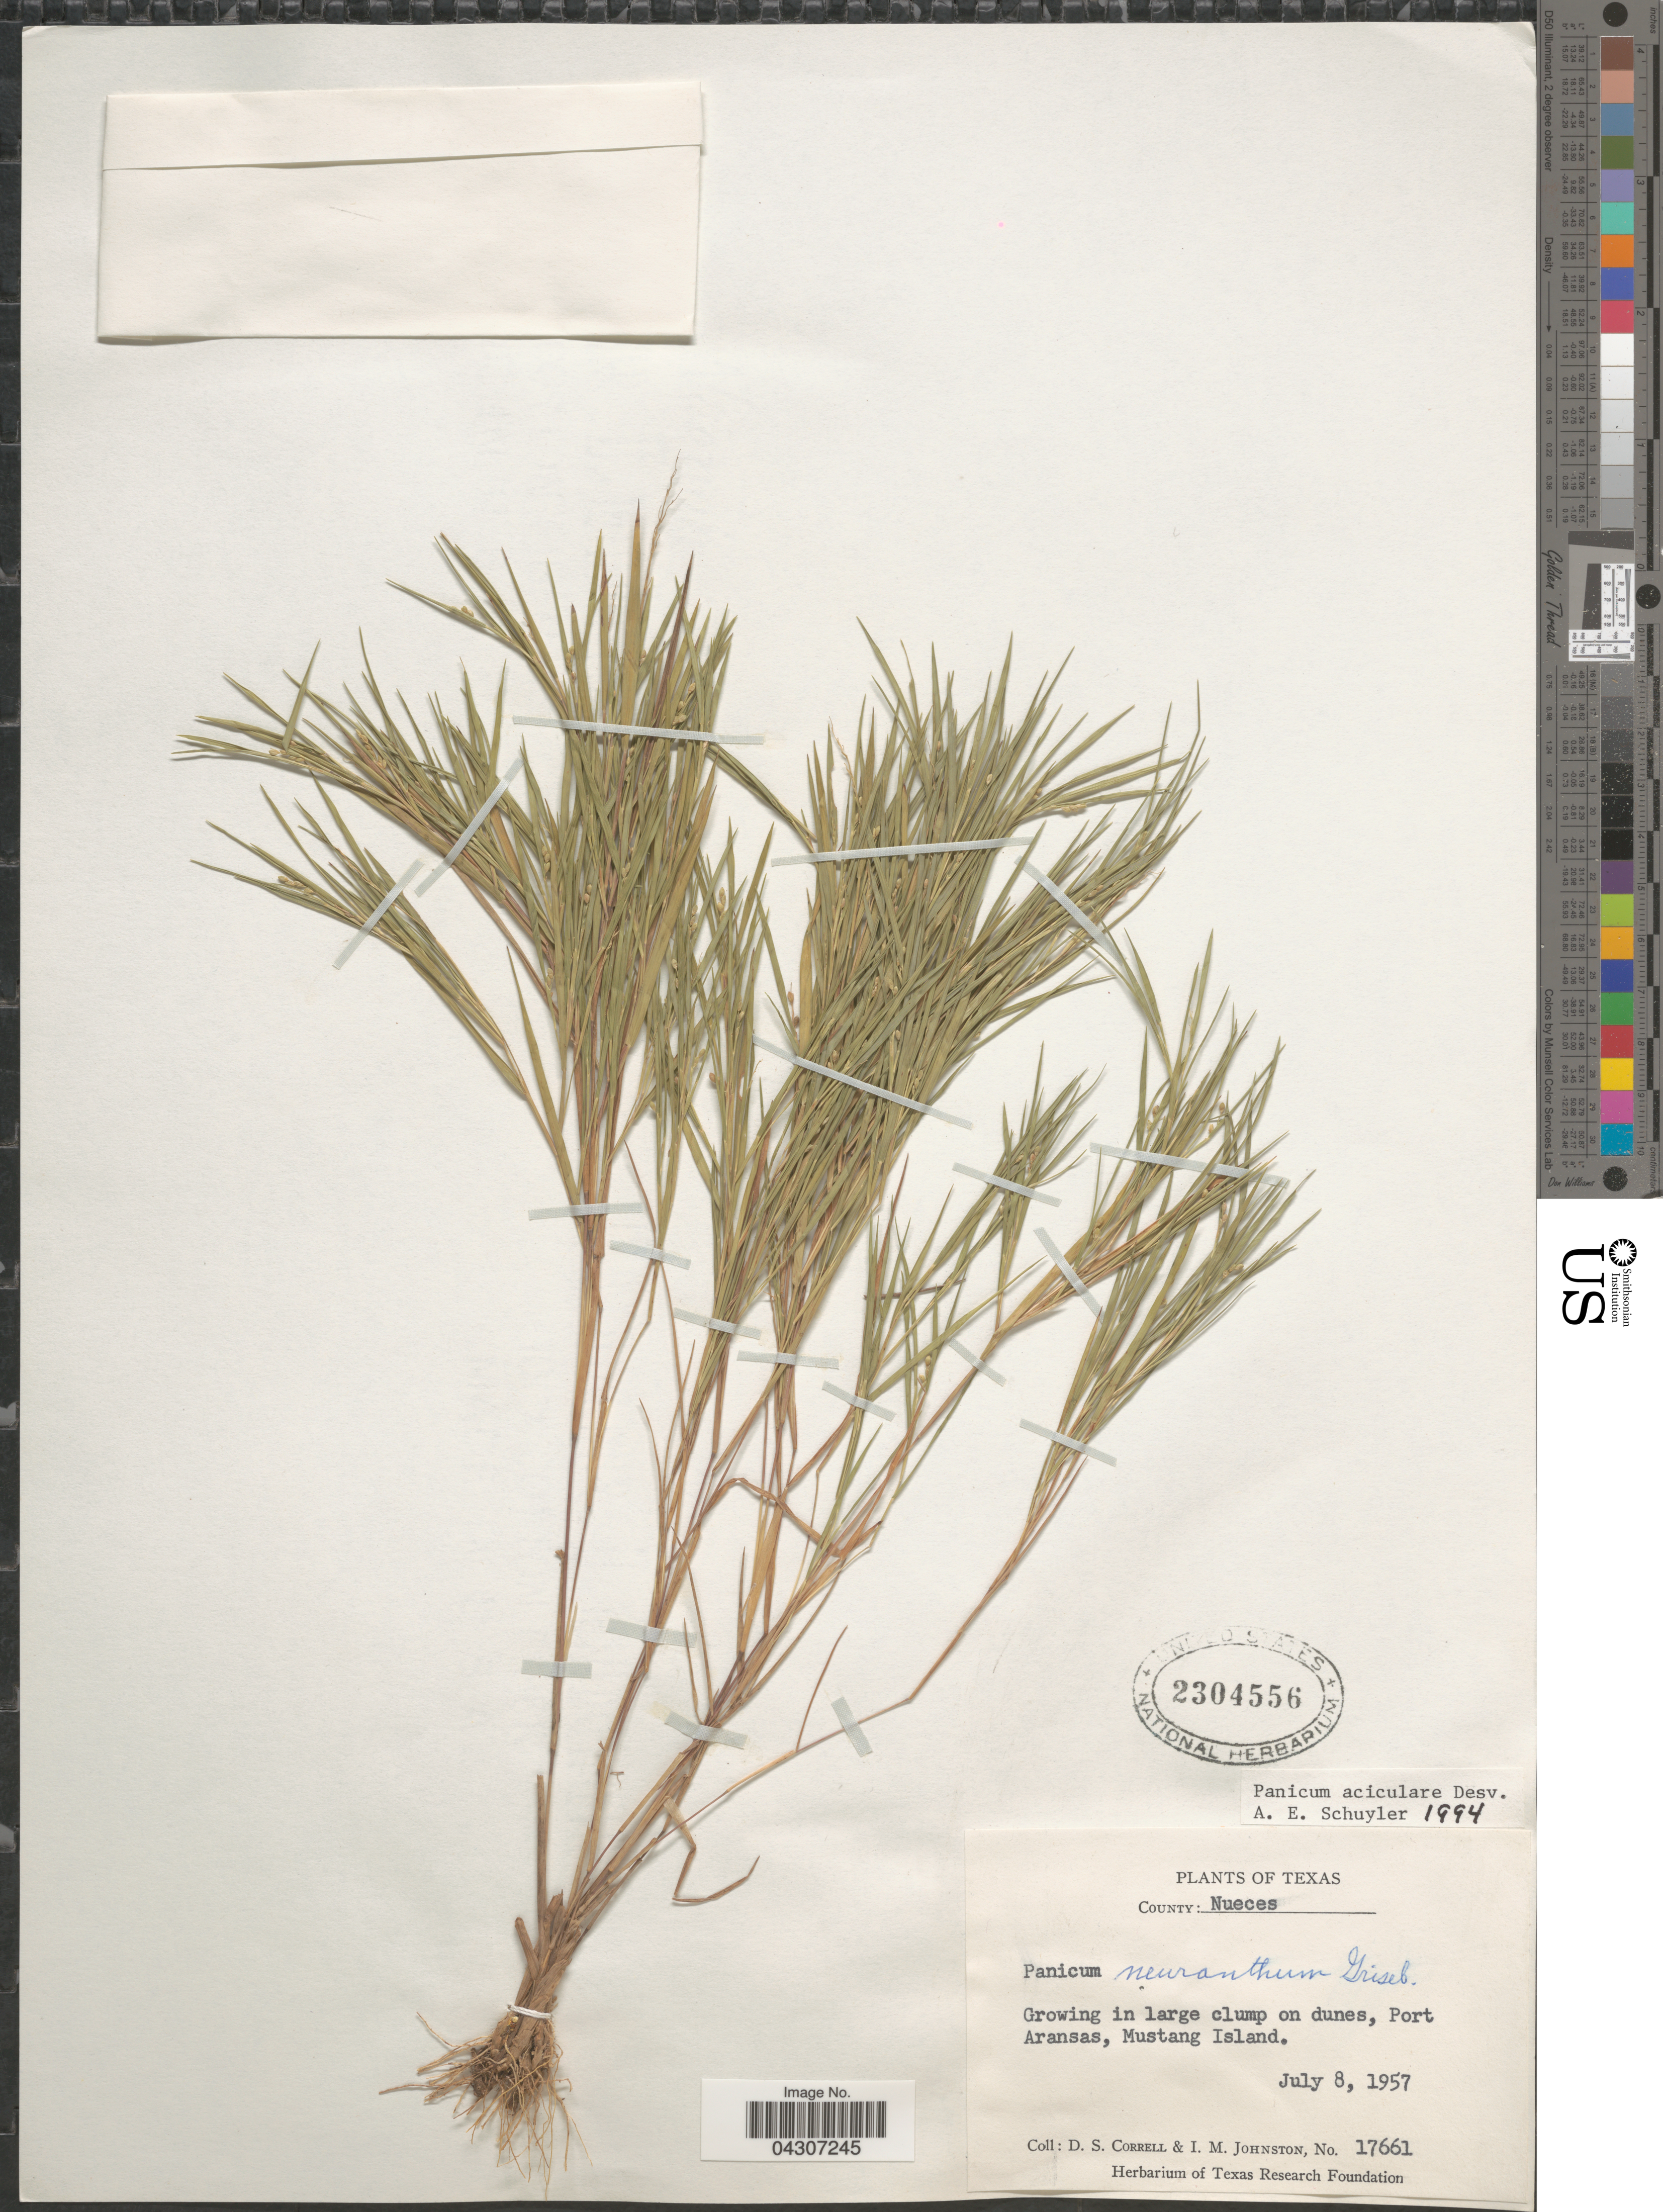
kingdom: Plantae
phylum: Tracheophyta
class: Liliopsida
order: Poales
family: Poaceae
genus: Dichanthelium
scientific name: Dichanthelium aciculare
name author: (Desv. ex Poir.) Gould & C.A. Clark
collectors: D. S. Correll & I.M. Johnston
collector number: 17661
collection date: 1957-07-08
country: United States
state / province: Texas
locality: County: Nueces. Port Aransas, Mustang Island.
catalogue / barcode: US 2304556